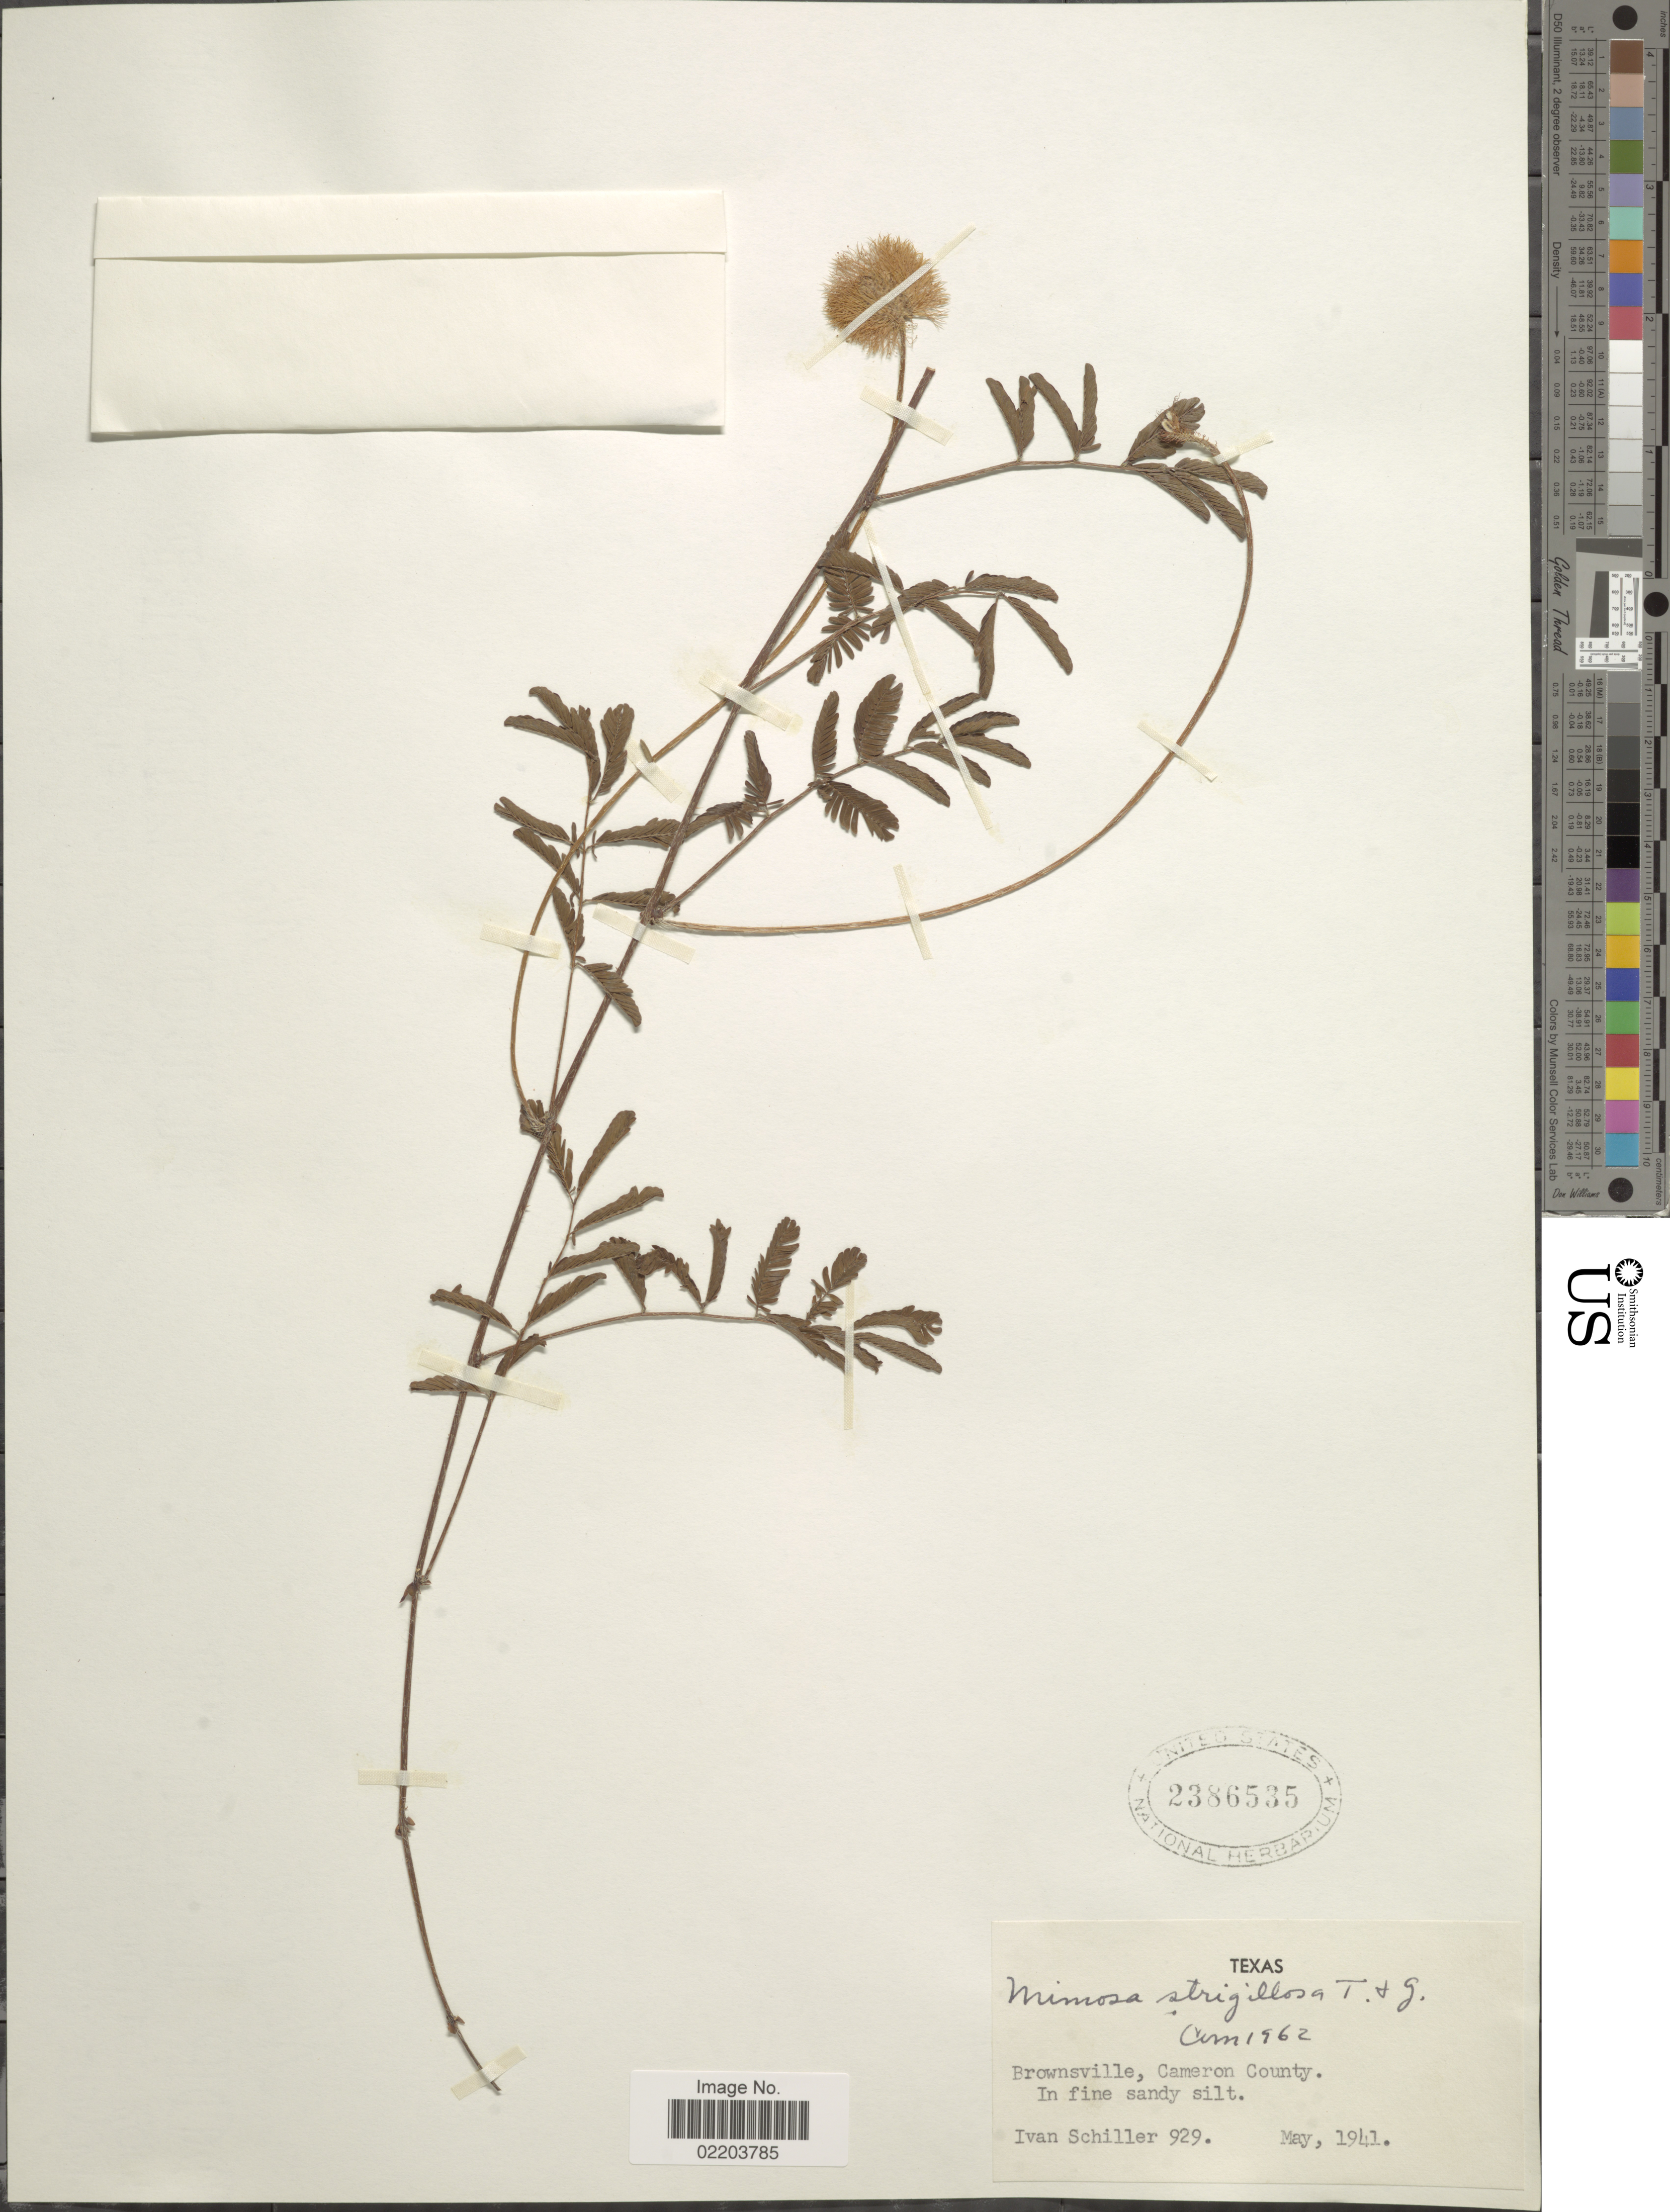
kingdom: Plantae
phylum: Tracheophyta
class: Magnoliopsida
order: Fabales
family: Fabaceae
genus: Mimosa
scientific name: Mimosa strigillosa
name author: Torr. & A. Gray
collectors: I. Schiller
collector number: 929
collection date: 1941-05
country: United States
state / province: Texas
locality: Brownsville, Cameron County. In fine sandy silt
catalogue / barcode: US 2386535